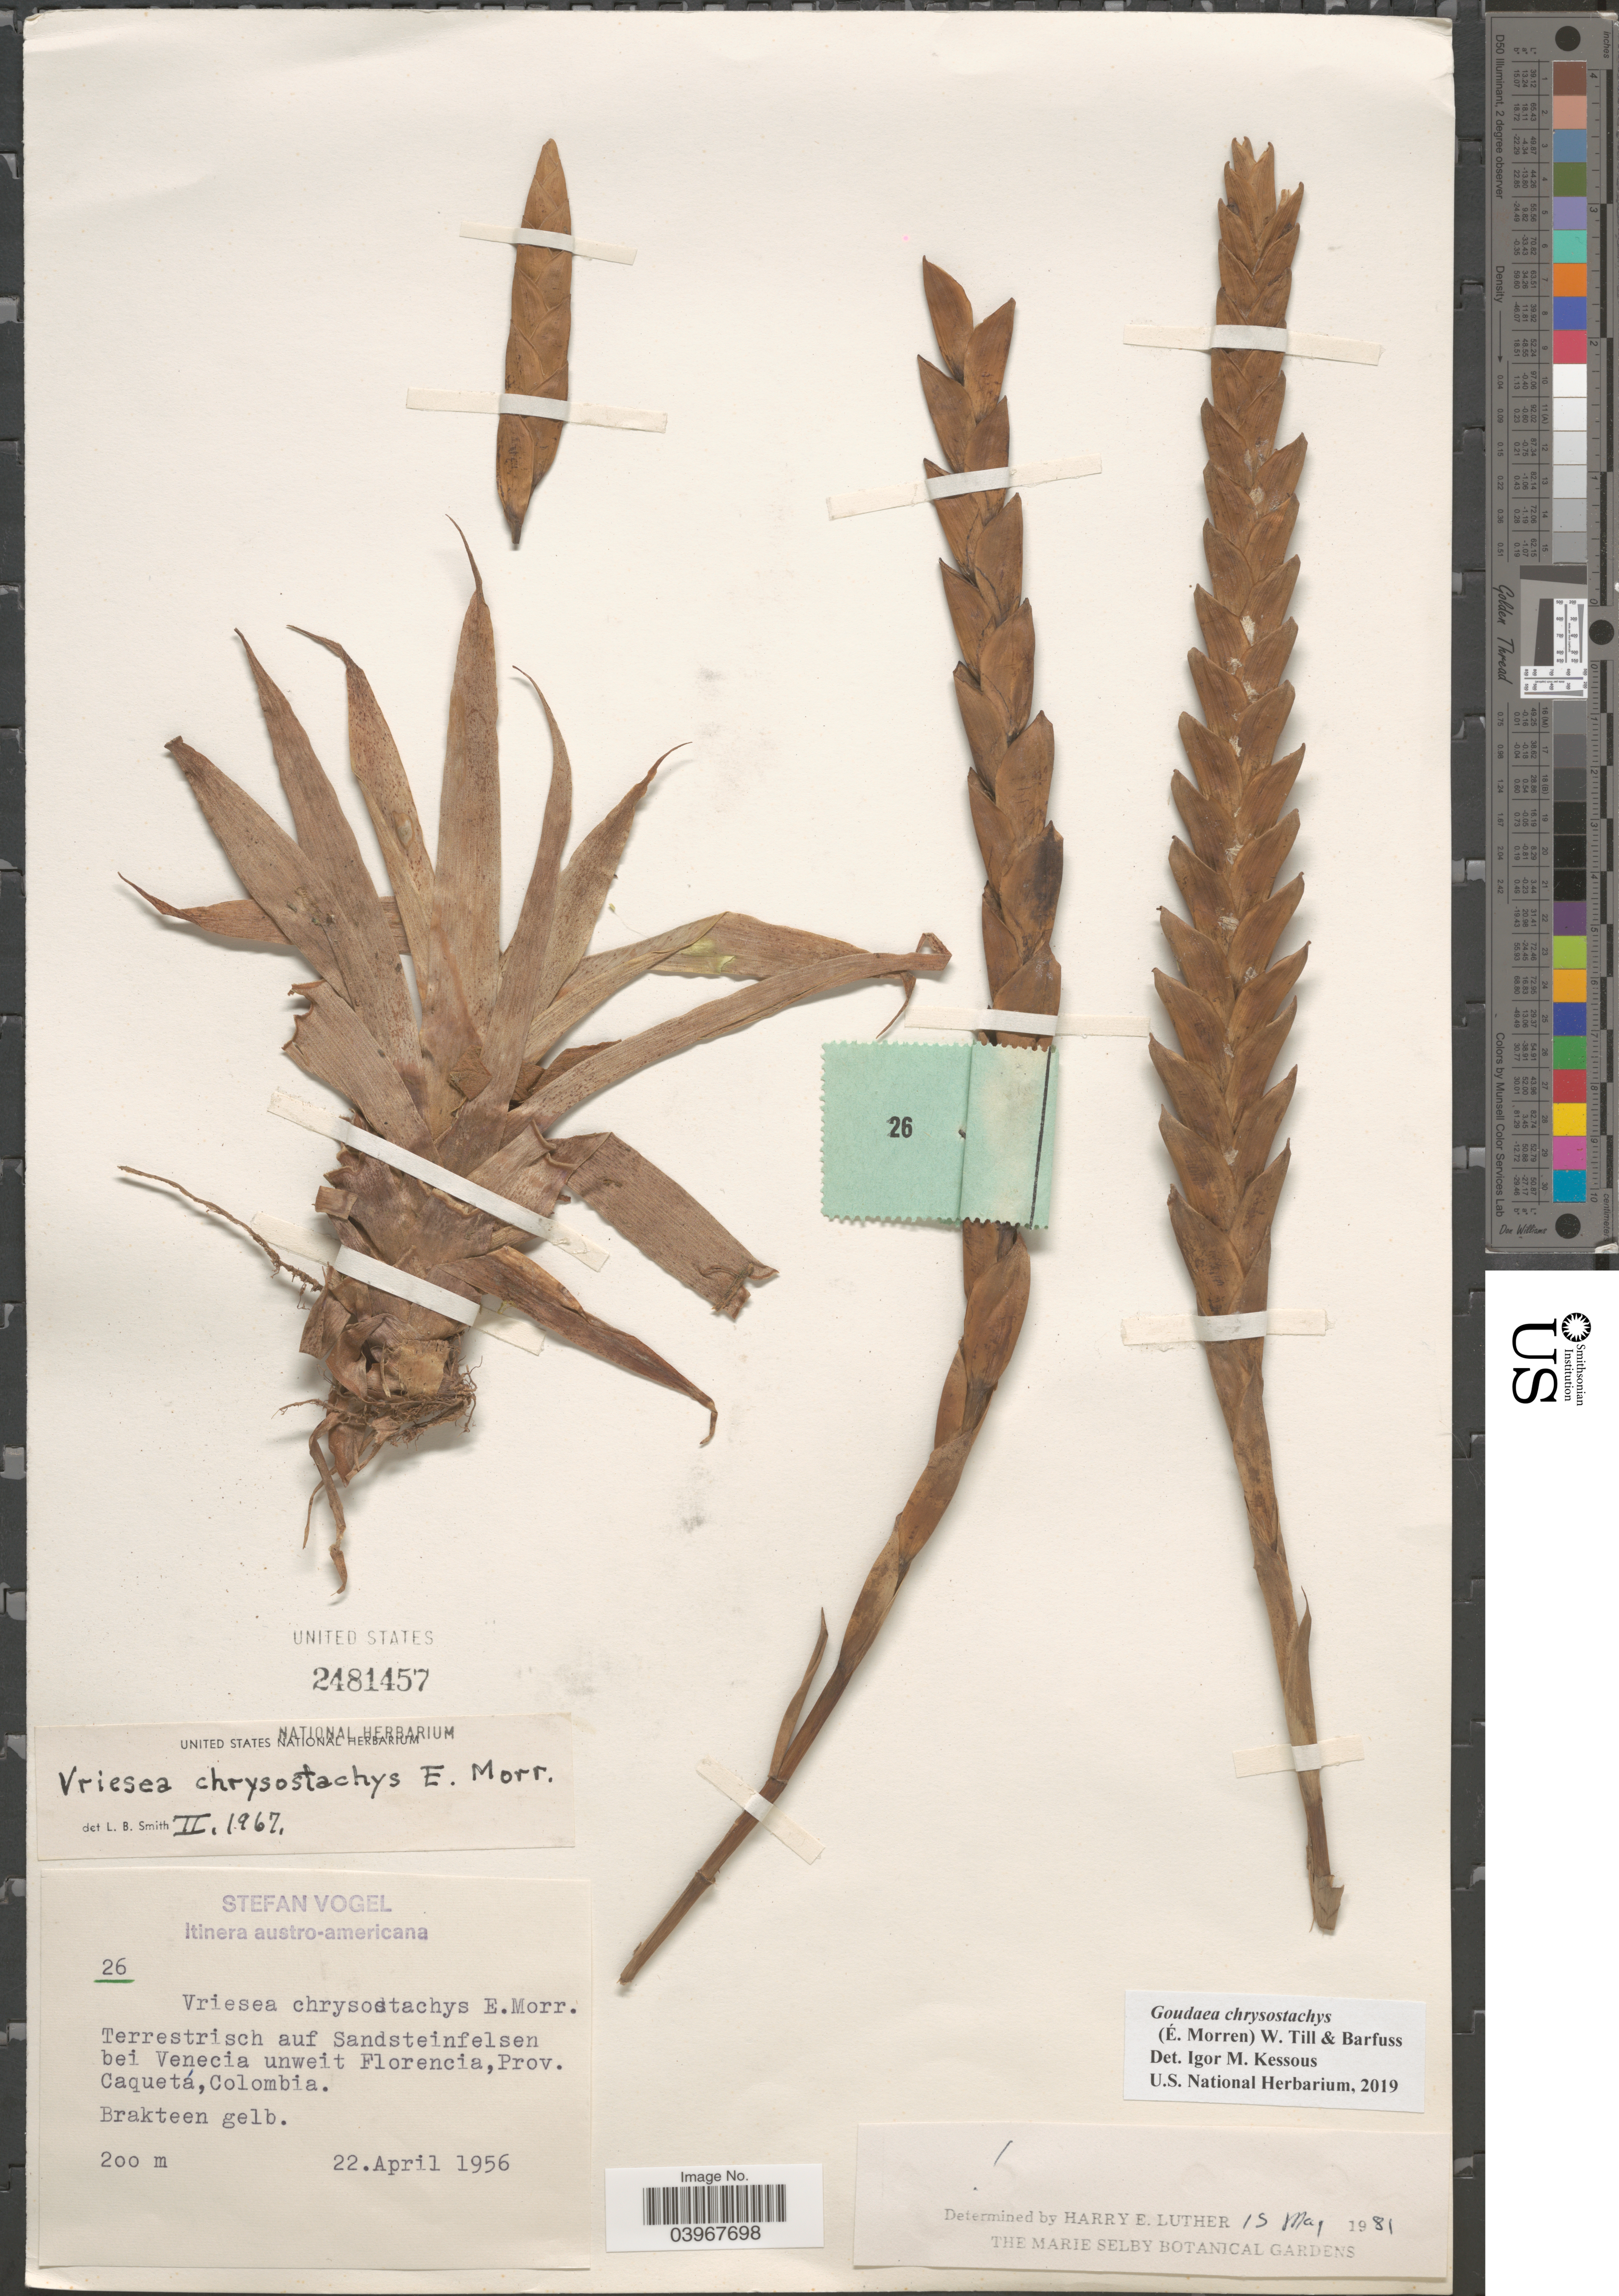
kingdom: Plantae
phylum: Tracheophyta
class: Liliopsida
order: Poales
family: Bromeliaceae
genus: Goudaea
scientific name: Goudaea chrysostachys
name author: (É. Morren) W. Till & Barfuss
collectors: S. Vogel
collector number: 26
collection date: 1956-04-22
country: Colombia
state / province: Caquetá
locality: Itinera austro-americana. Terrestrisch auf Sandsteinfelsen bei Venecia unweit Florencia.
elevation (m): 200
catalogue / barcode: US 2481457